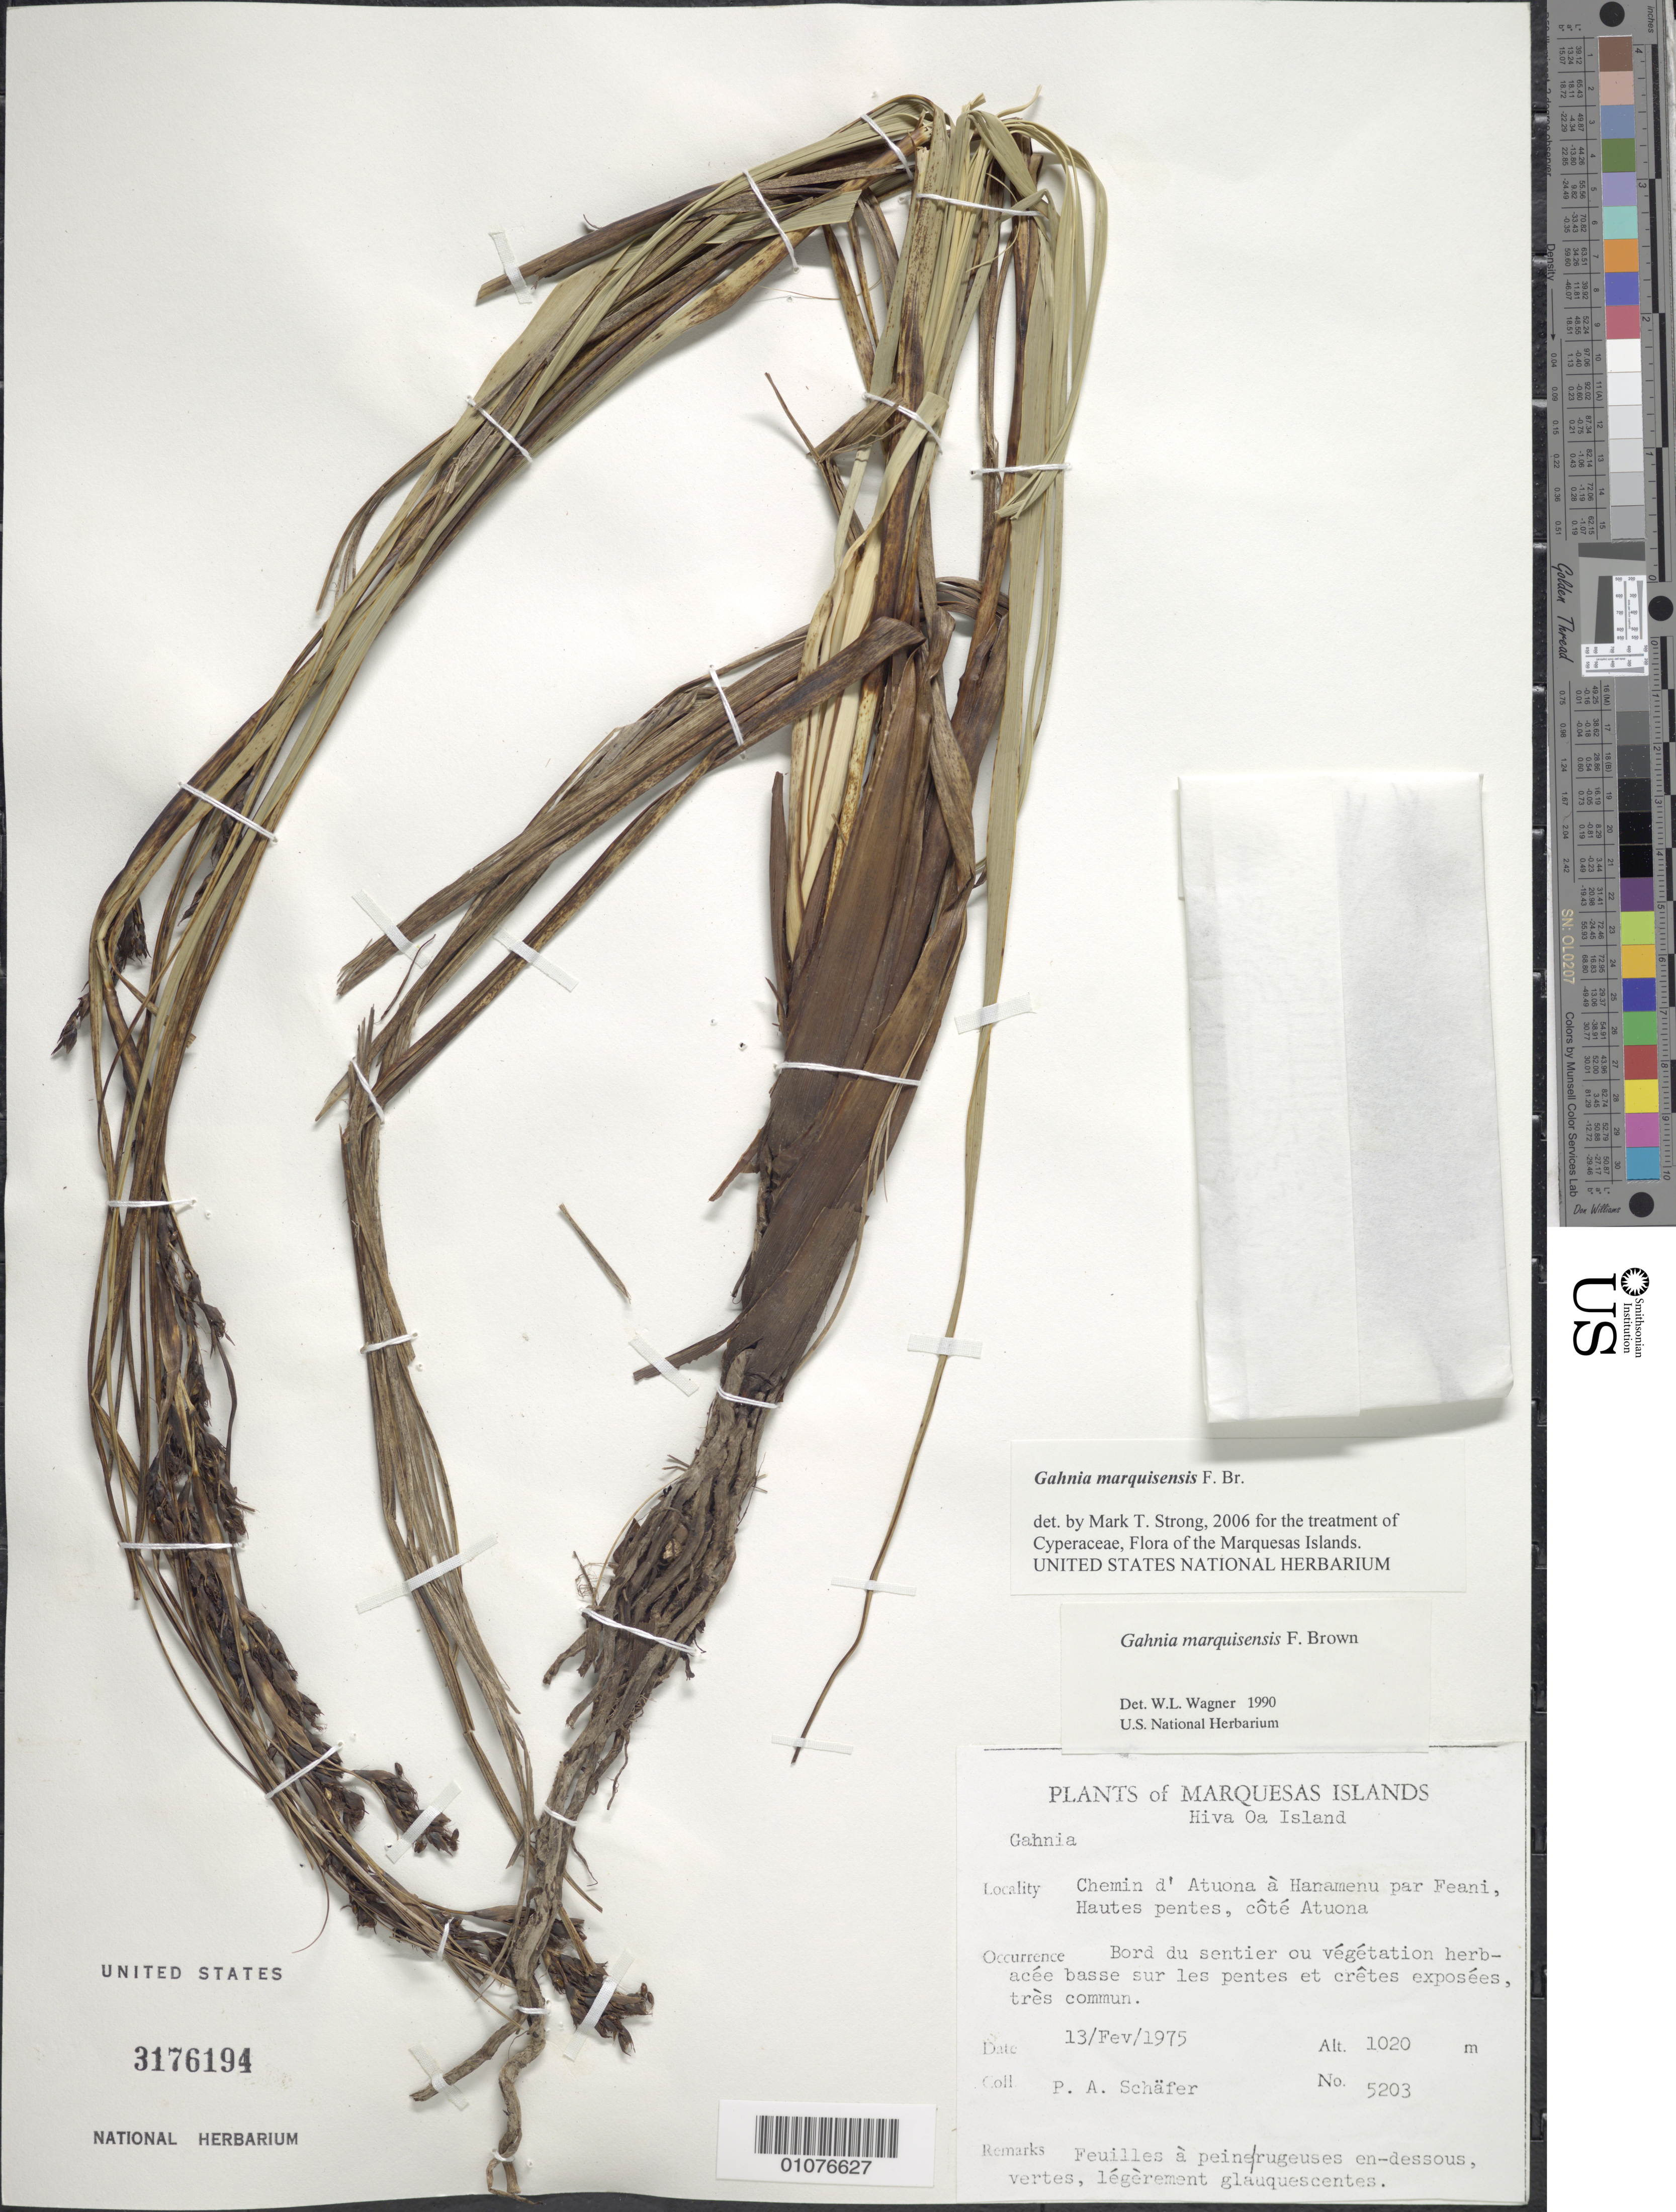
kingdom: Plantae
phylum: Tracheophyta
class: Liliopsida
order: Poales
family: Cyperaceae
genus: Gahnia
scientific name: Gahnia marquisensis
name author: F. Br.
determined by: Strong, M. T., (US), Smithsonian Institution - National Museum of Natural History (UNITED STATES)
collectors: P. A. Schäfer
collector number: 5203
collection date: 1975-02-13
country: French Polynesia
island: Hiva Oa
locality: Chemin d'Atuona à Hanamenu par Feani, hautes pentes, côté Atuona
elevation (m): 1020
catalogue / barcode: US 3176194